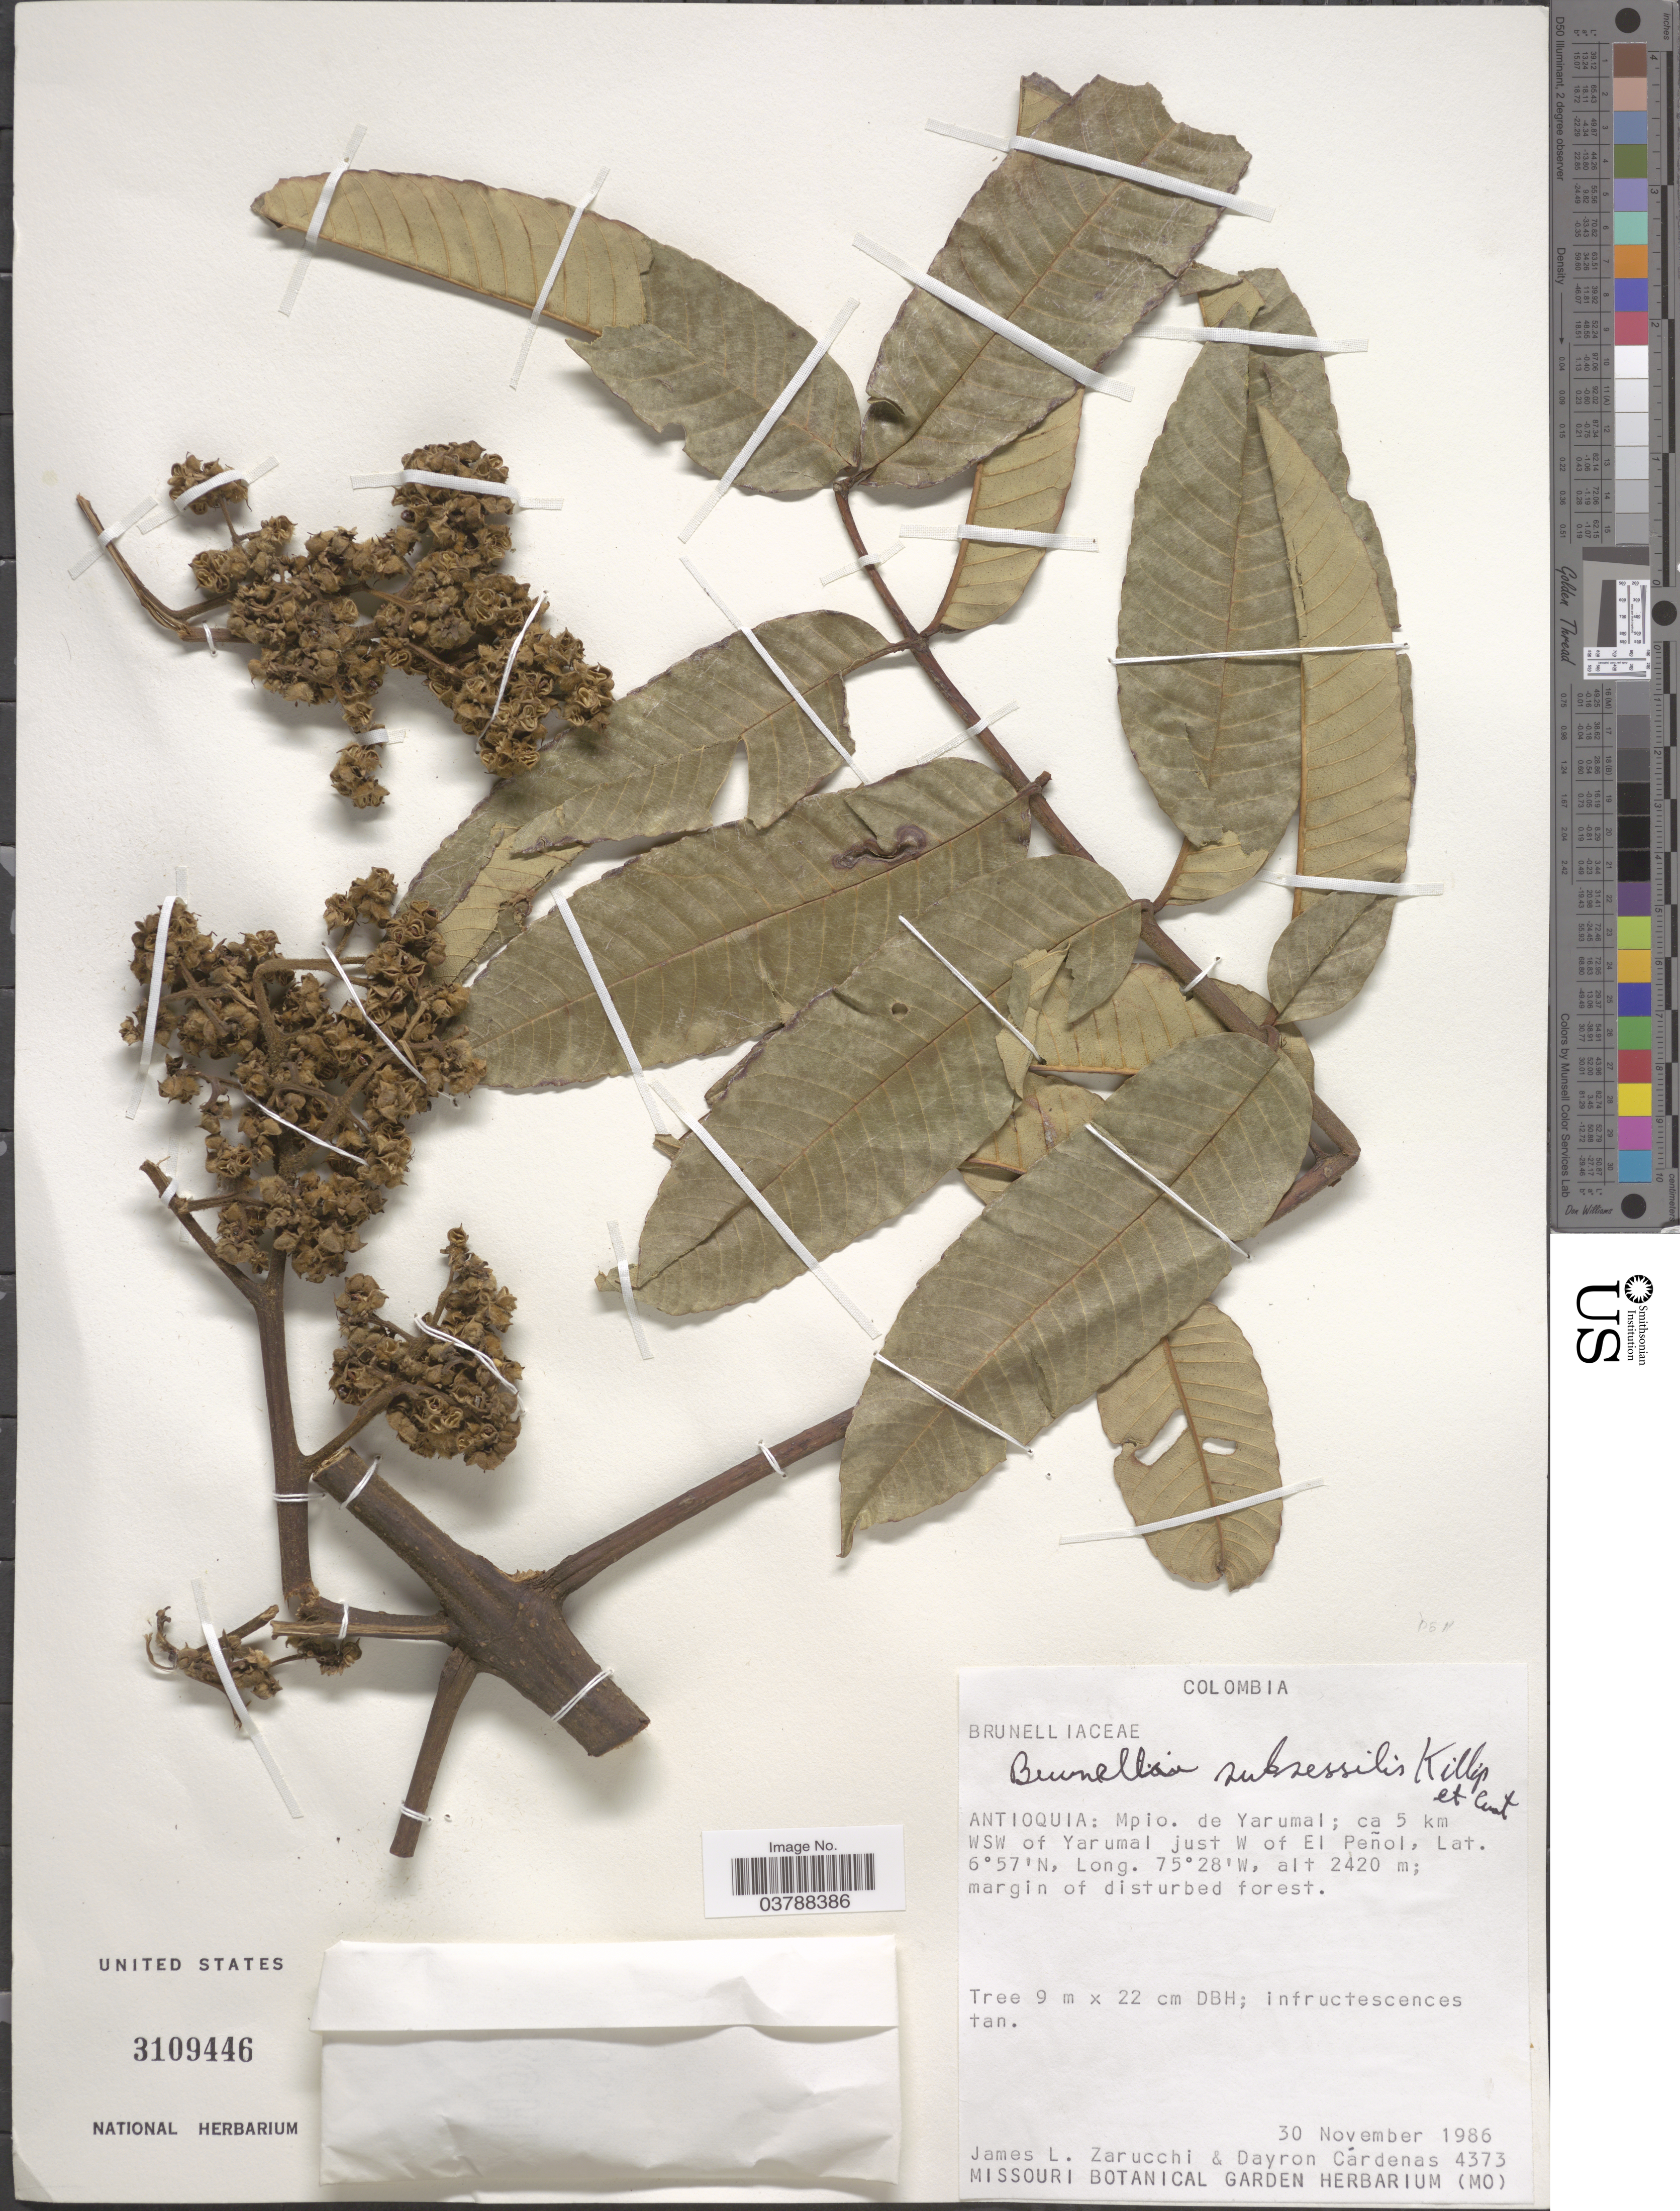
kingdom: Plantae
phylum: Tracheophyta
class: Magnoliopsida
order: Oxalidales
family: Brunelliaceae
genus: Brunellia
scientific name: Brunellia subsessilis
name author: Killip & Cuatrec.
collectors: J. L. Zarucchi & D. Cárdenas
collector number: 4373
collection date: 1986-11-30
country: Colombia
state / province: Antioquia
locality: Mpio. de Yarumal; ca 5 km WSW of Yarumal just W of El Peñol.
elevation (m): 2420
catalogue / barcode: US 3109446